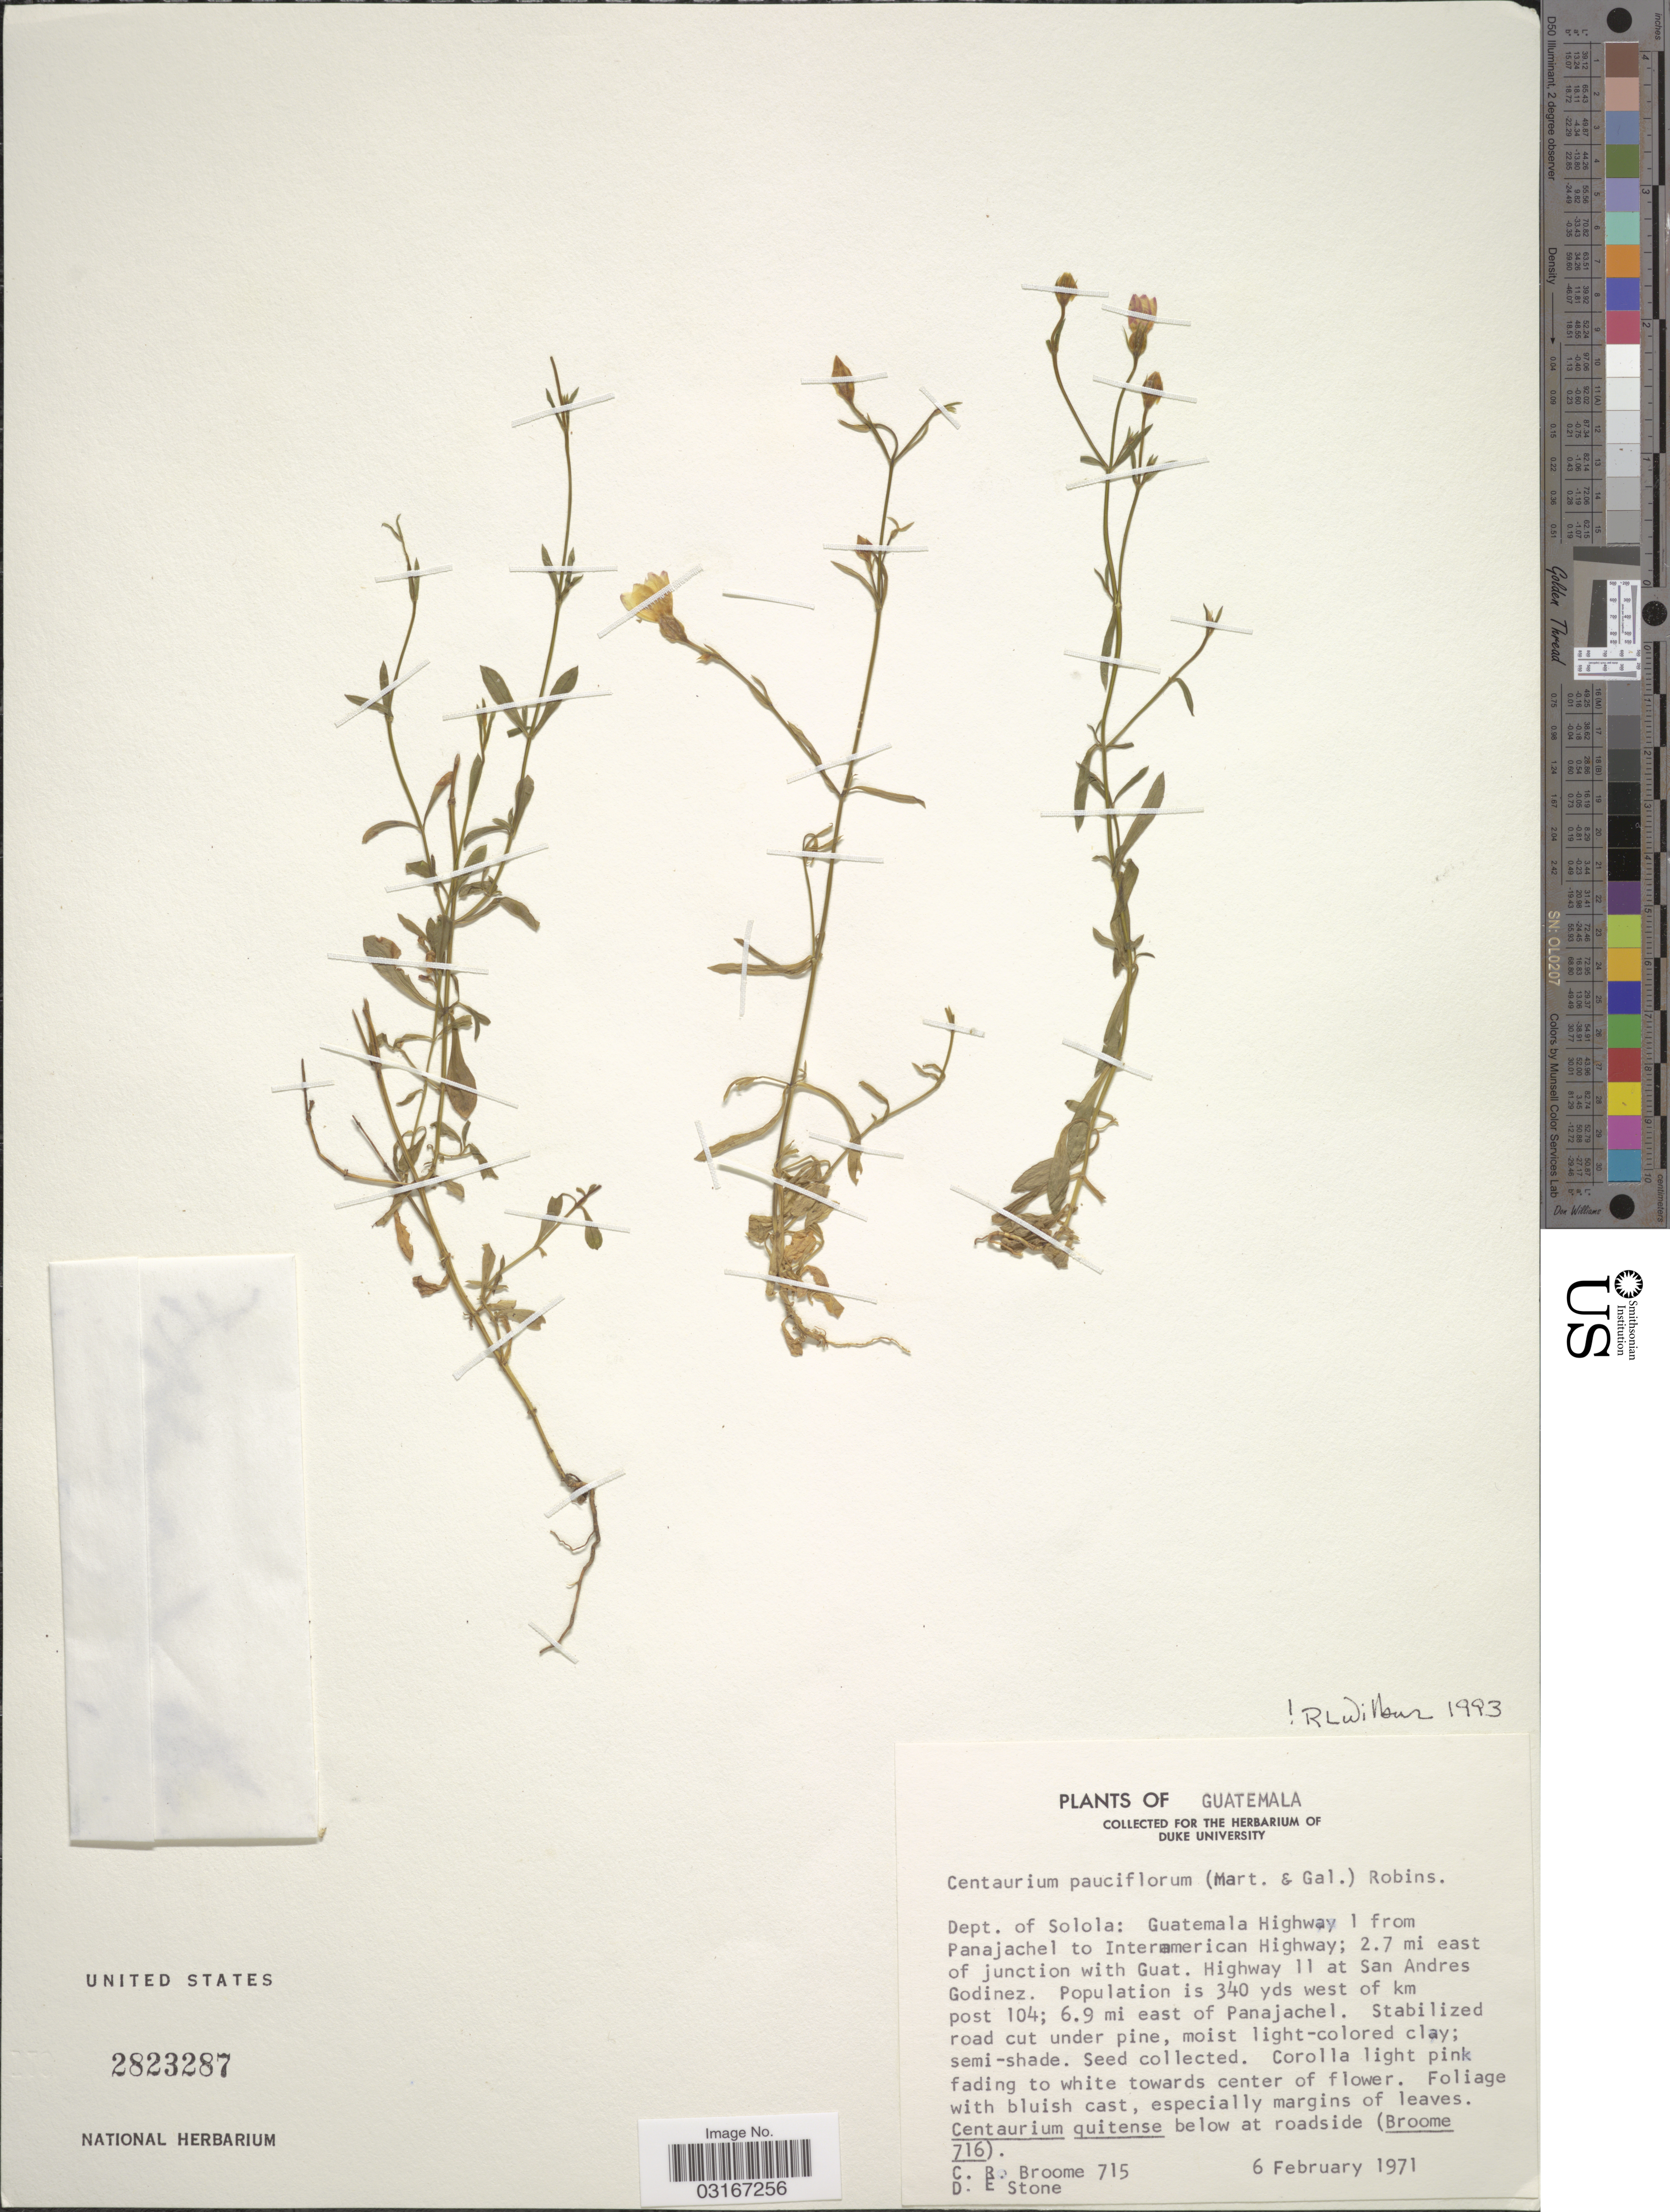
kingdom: Plantae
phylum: Tracheophyta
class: Magnoliopsida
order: Gentianales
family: Gentianaceae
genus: Centaurium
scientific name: Centaurium pauciflorum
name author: (M. Martens & Galeotti) B.L. Rob.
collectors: C. R. Broome & D. E. Stone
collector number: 715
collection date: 1971-02-06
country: Guatemala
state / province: Sololá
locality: Dept. of Solola: Guatemala Highway 1 from Panajachel to Interamerican Highway; 2.7 mi east of junction with Guat. Highway 11 at San Andres Godinez. Population is 340 yds west of km post 104; 6.9 mi east of Panajachel.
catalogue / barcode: US 2823287